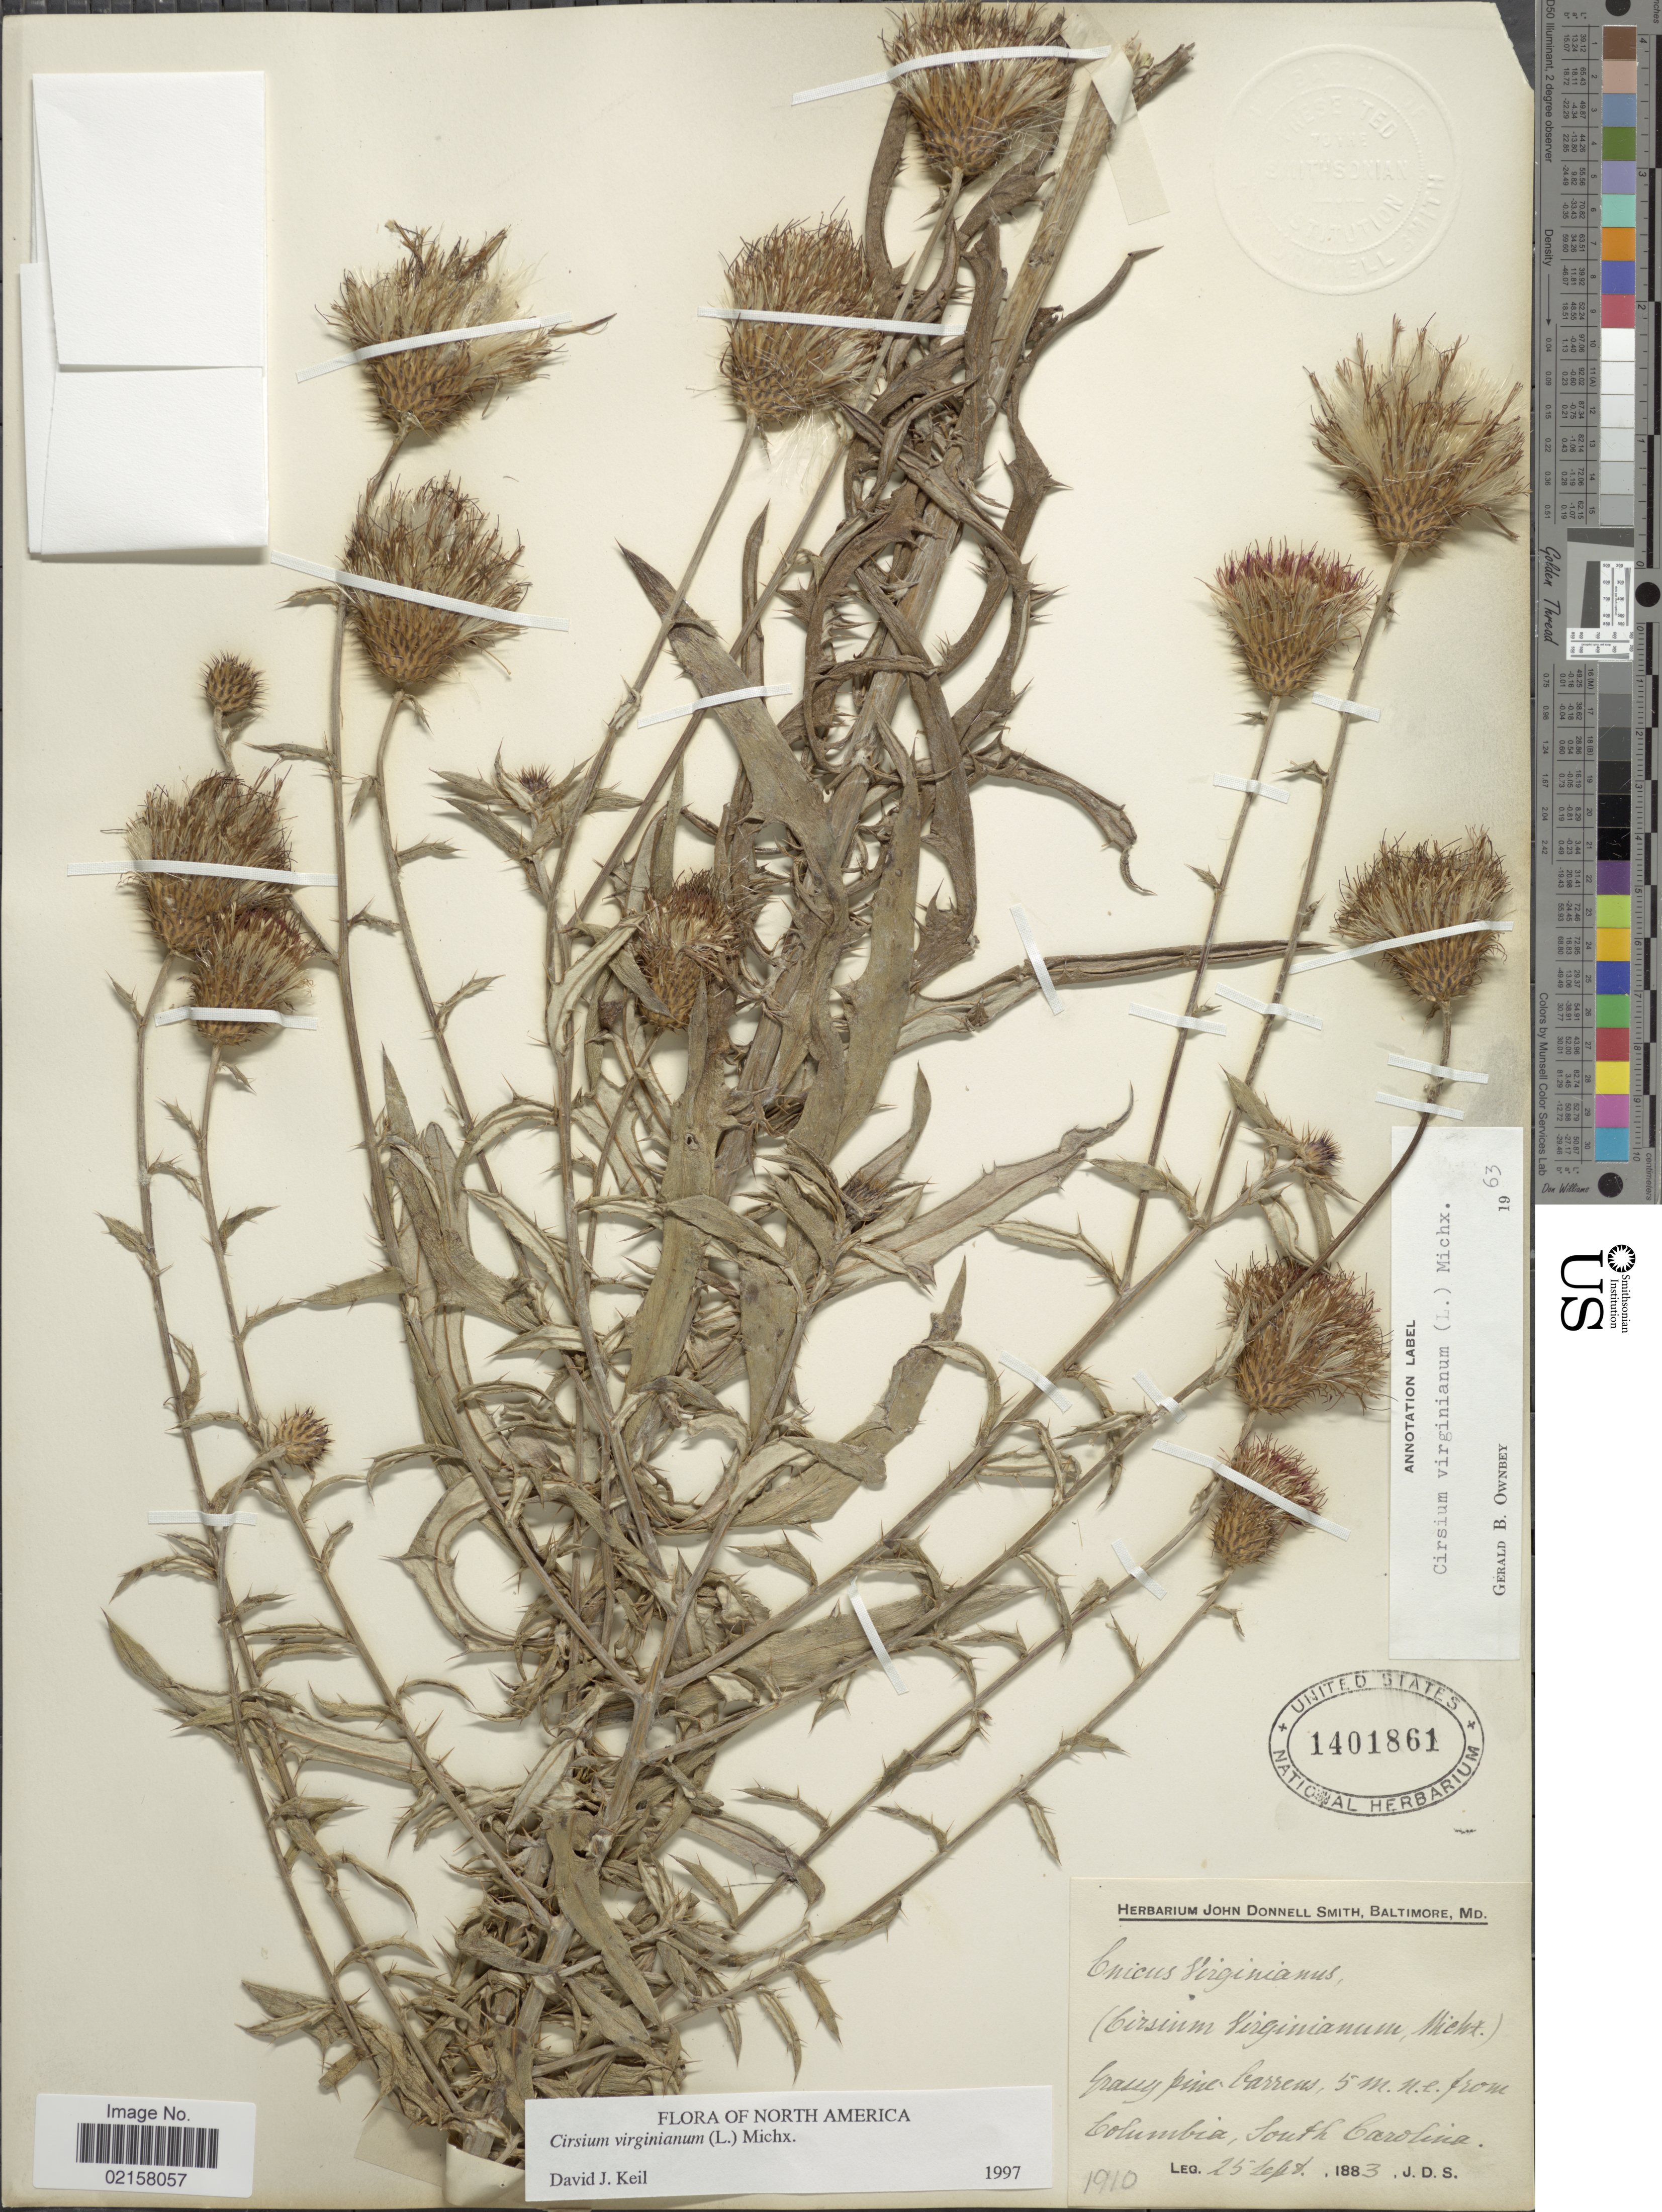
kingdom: Plantae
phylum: Tracheophyta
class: Magnoliopsida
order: Asterales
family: Asteraceae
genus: Cirsium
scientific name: Cirsium virginianum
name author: (L.) Michx.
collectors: J. Donnell Smith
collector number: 1910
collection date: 1883-09-25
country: United States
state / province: South Carolina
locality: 5 m. n.e. from Columbia.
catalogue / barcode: US 1401861